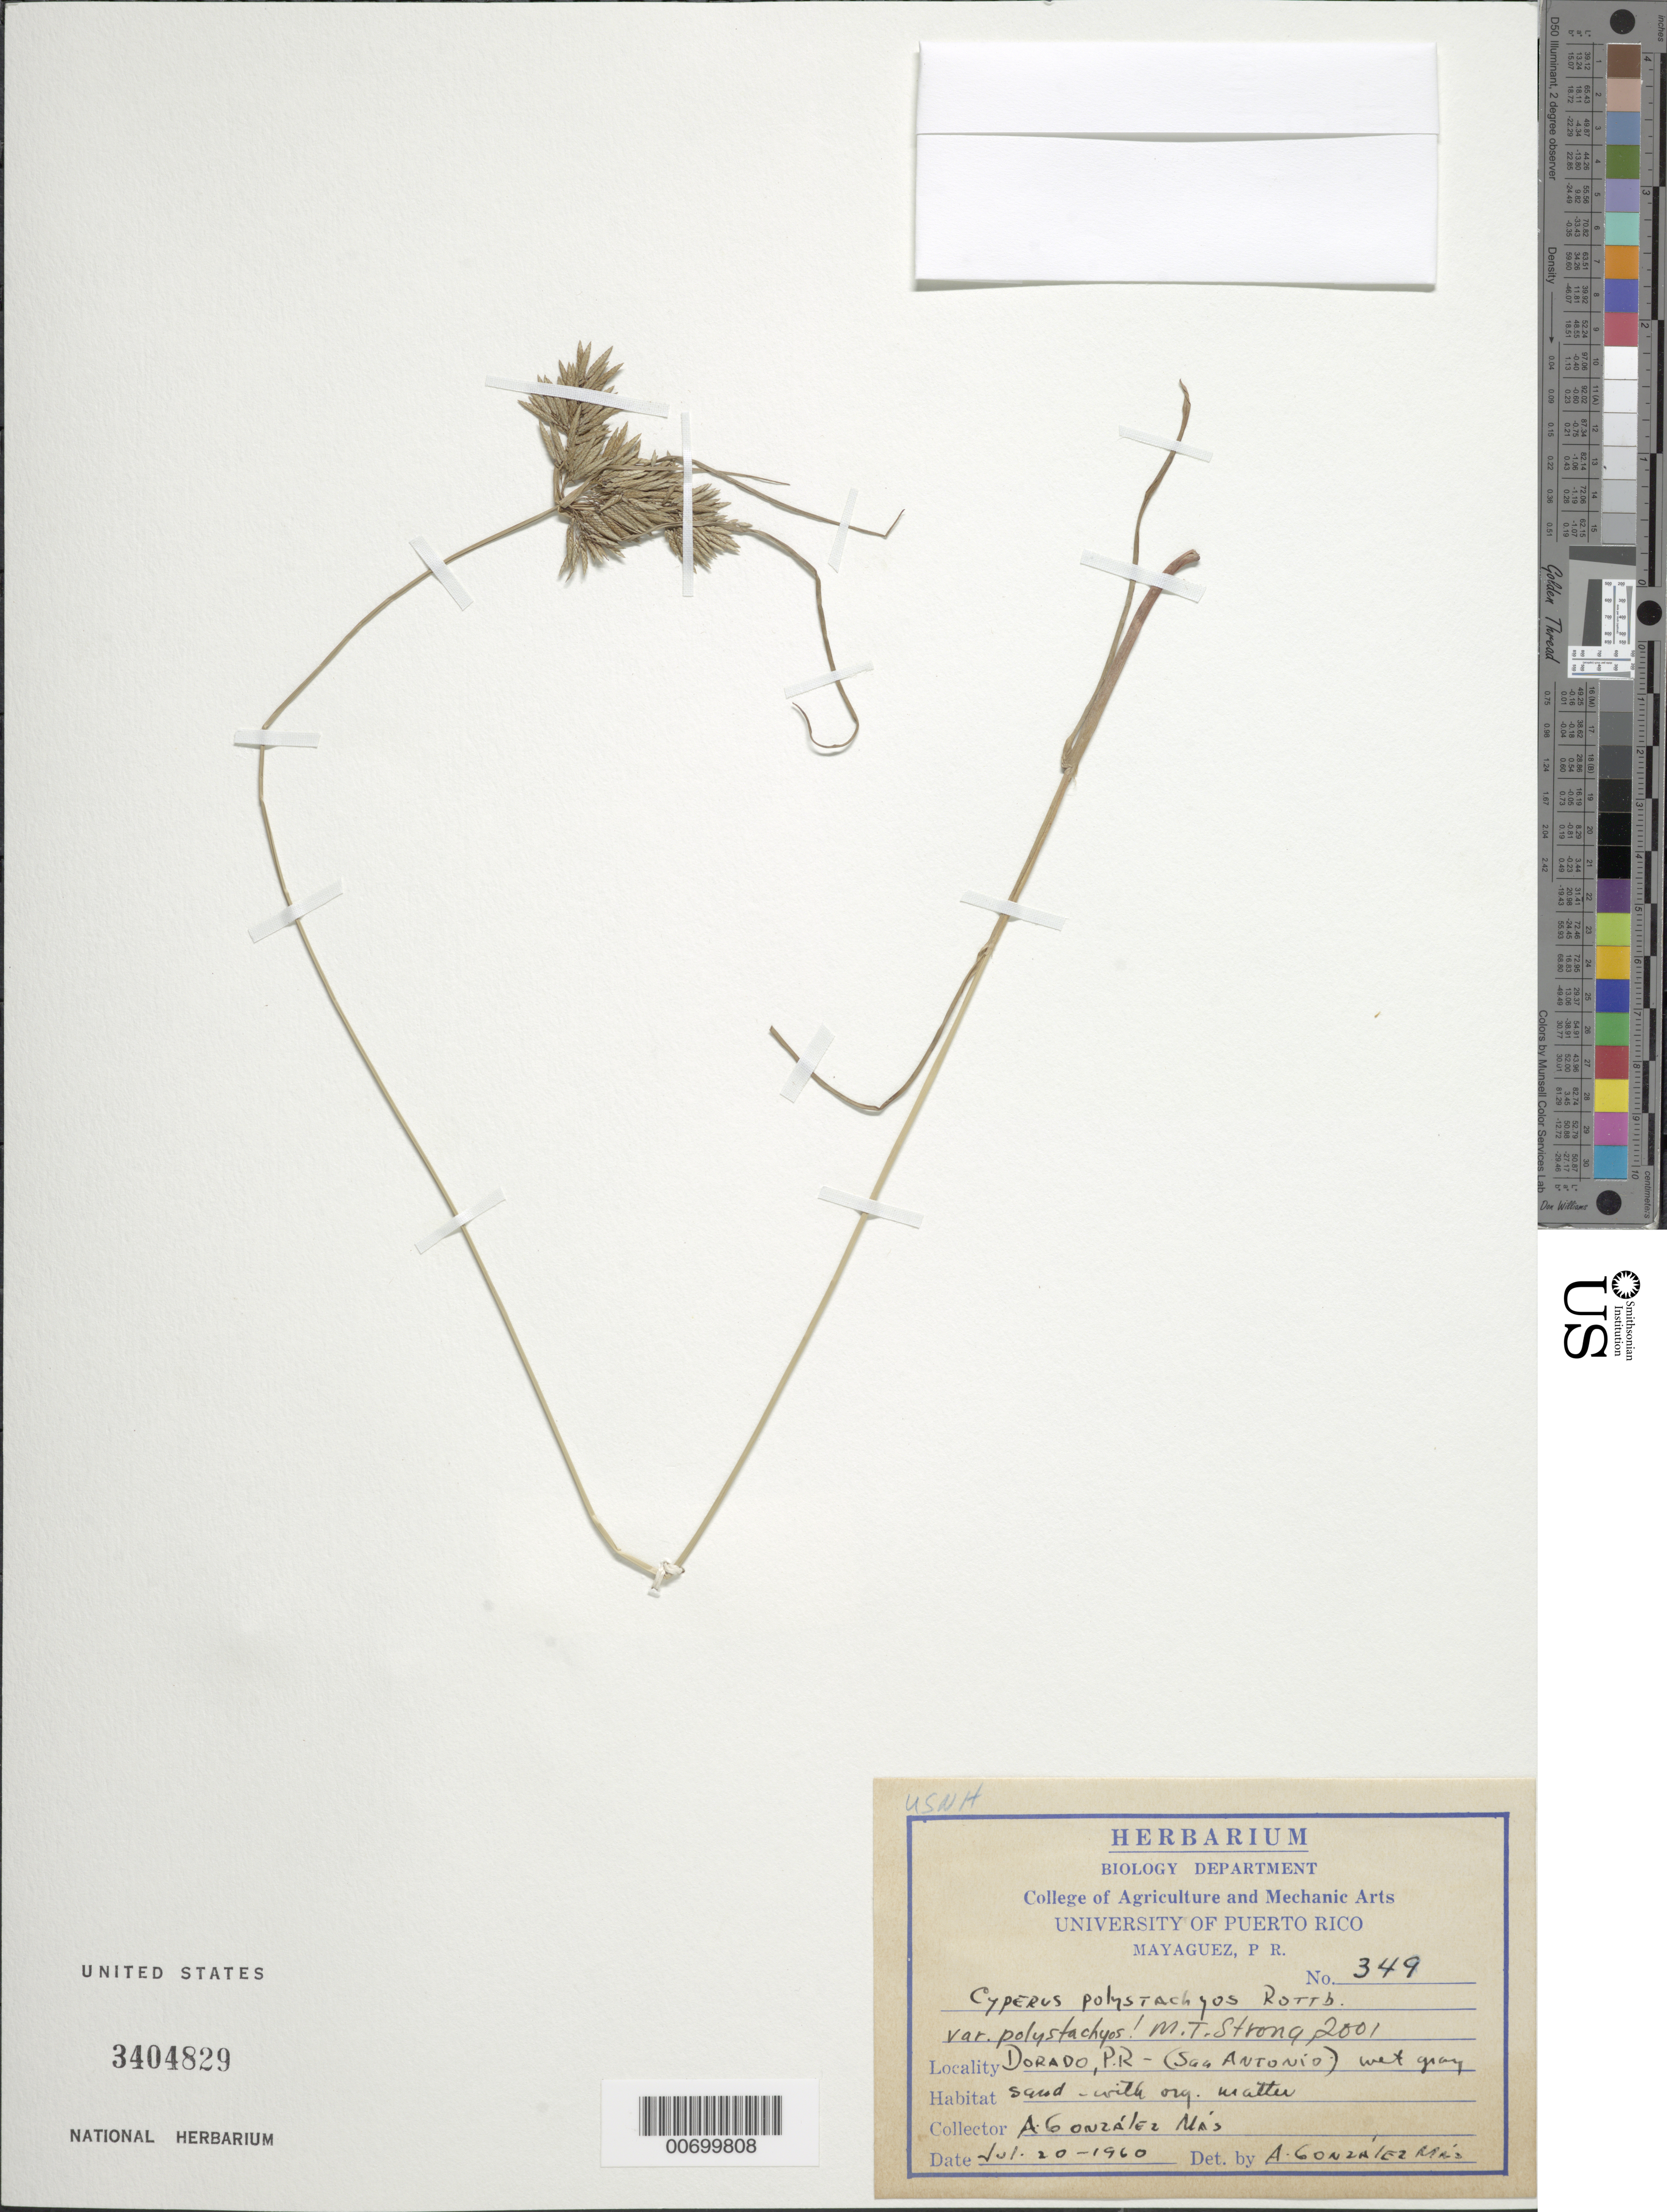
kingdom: Plantae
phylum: Tracheophyta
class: Liliopsida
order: Poales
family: Cyperaceae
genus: Cyperus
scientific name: Cyperus polystachyos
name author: Rottb.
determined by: Strong, M. T., (US), Smithsonian Institution - National Museum of Natural History (UNITED STATES)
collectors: A. González Más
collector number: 349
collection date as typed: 20 Jul 1960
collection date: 1960-07-20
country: Puerto Rico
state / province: Dorado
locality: Dorado: San Antonio.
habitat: Wet sand.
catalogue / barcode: US 3404829